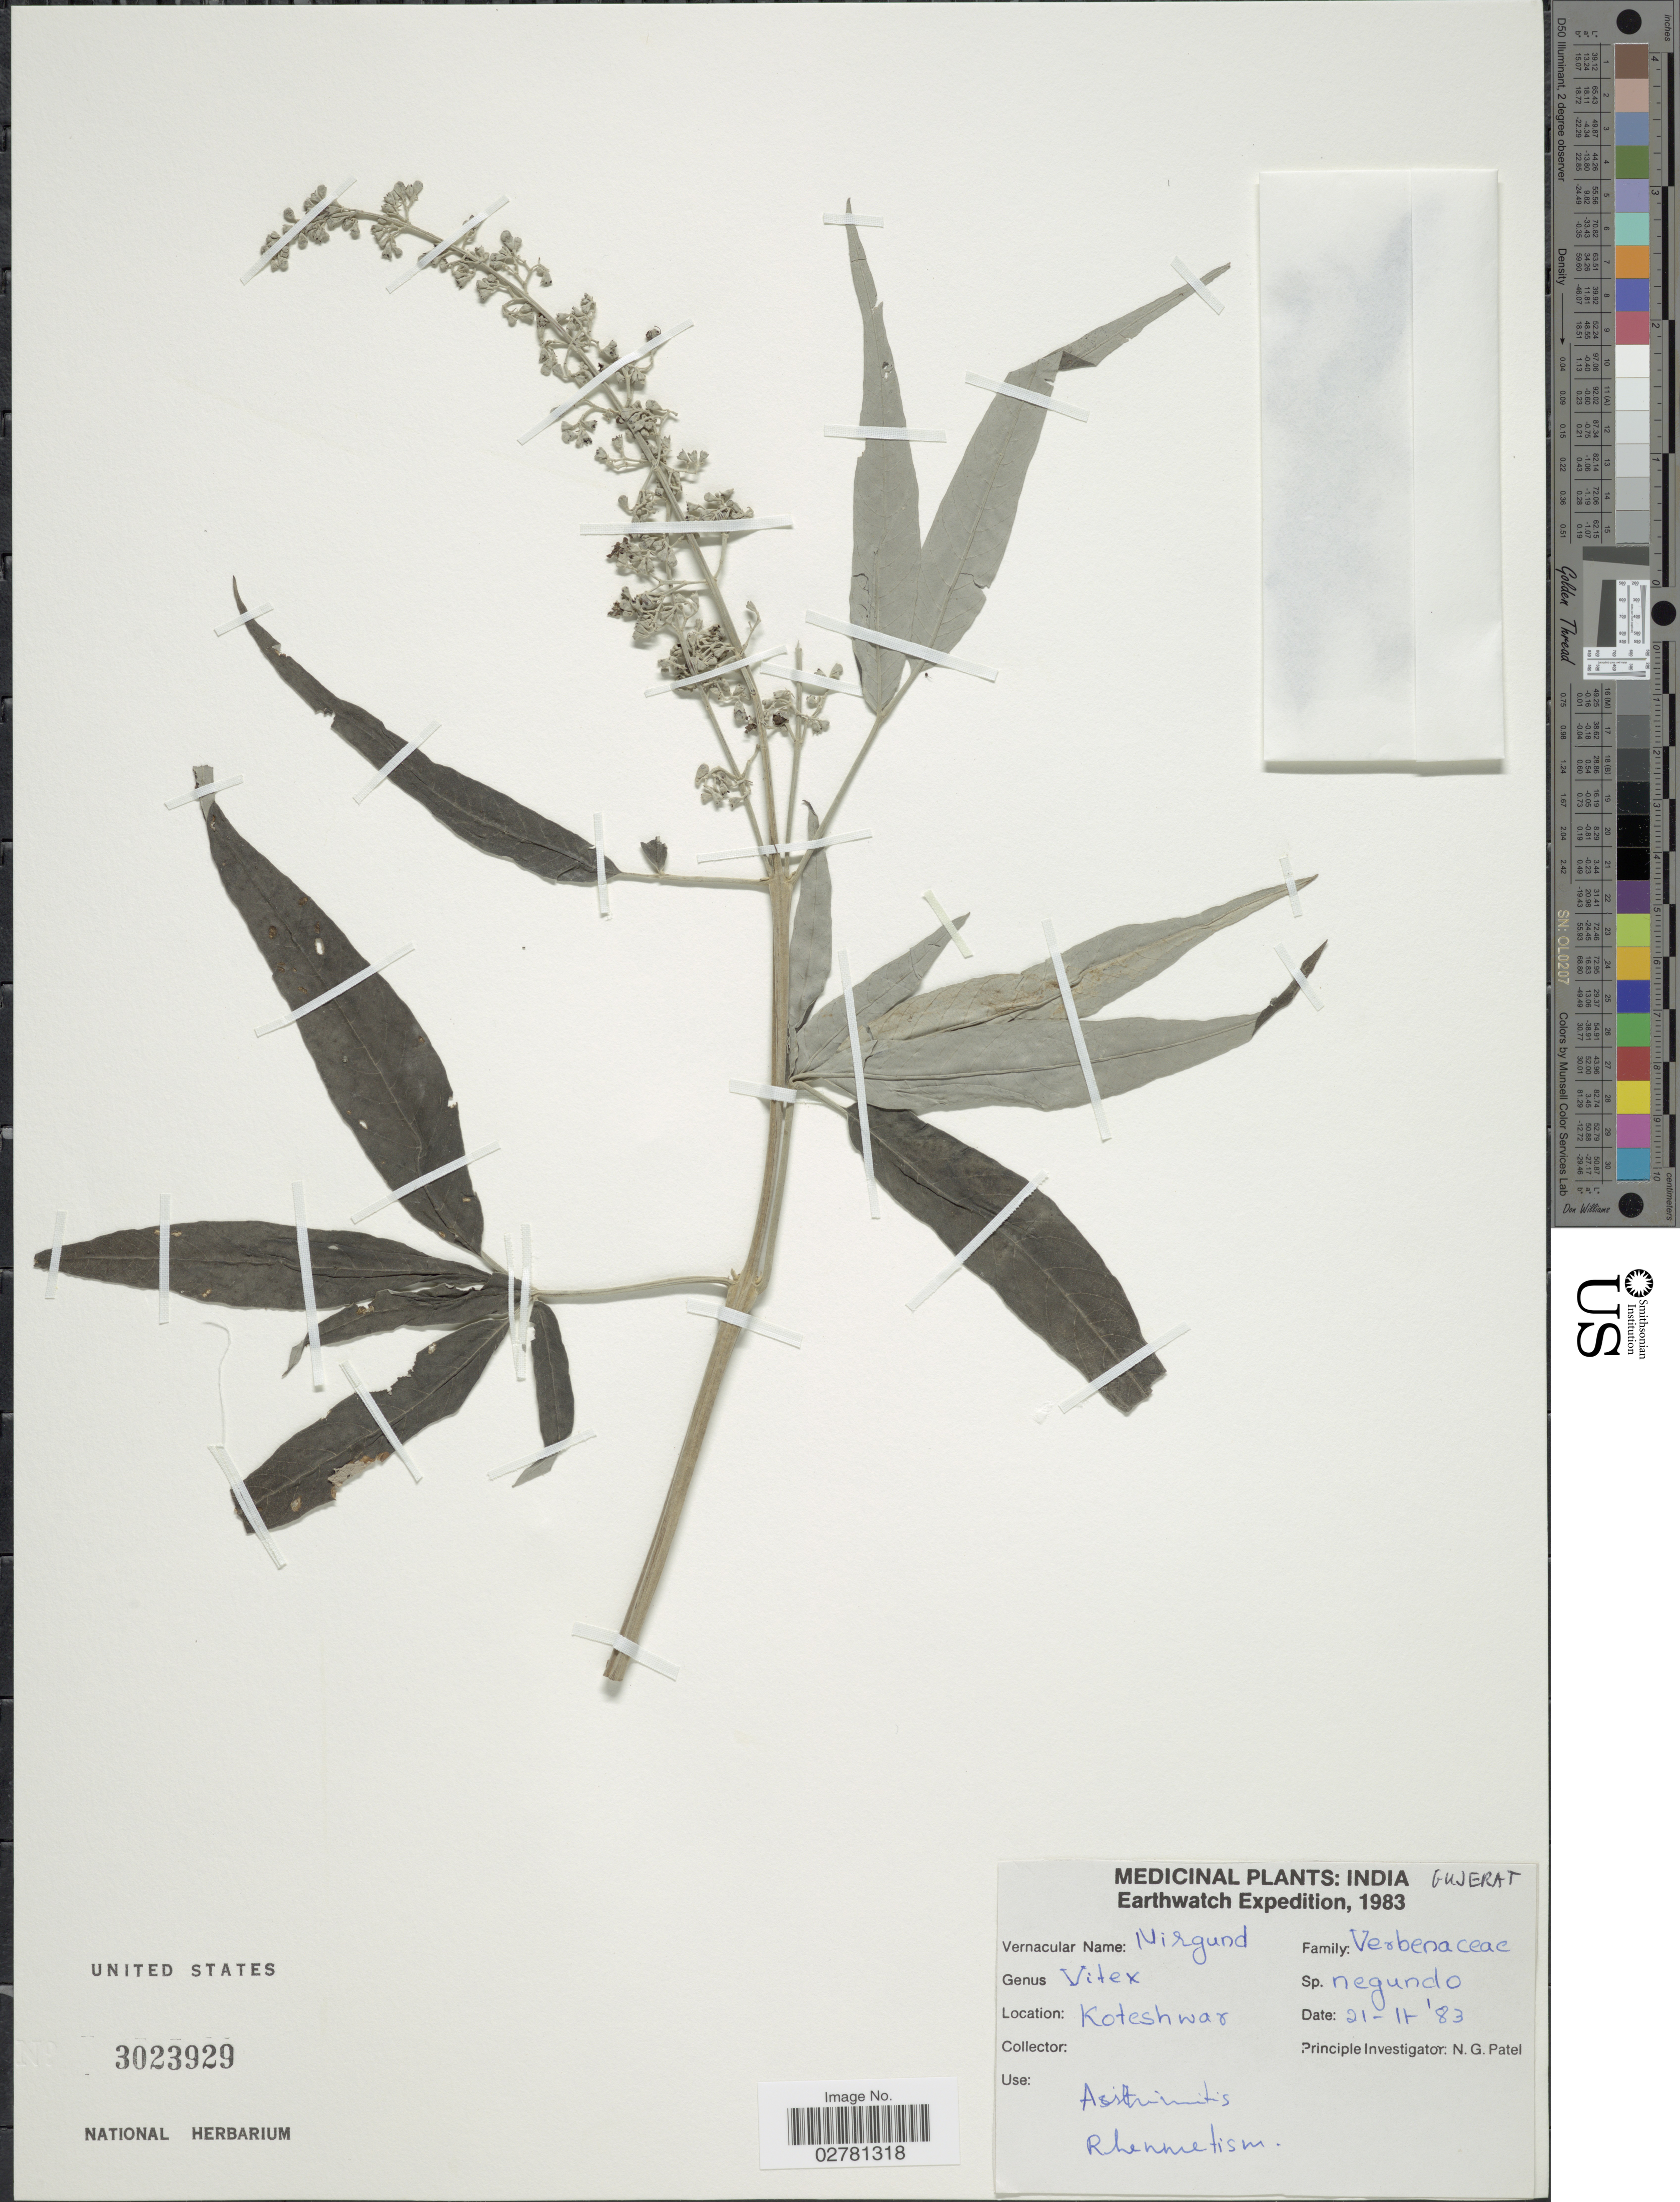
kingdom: Plantae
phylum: Tracheophyta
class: Magnoliopsida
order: Lamiales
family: Lamiaceae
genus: Vitex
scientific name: Vitex negundo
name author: L.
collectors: N. Patel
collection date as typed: Transcribed d/m/y: 21/11/83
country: India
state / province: Gujarat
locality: Gujerat. Koteshwar.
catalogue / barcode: US 3023929